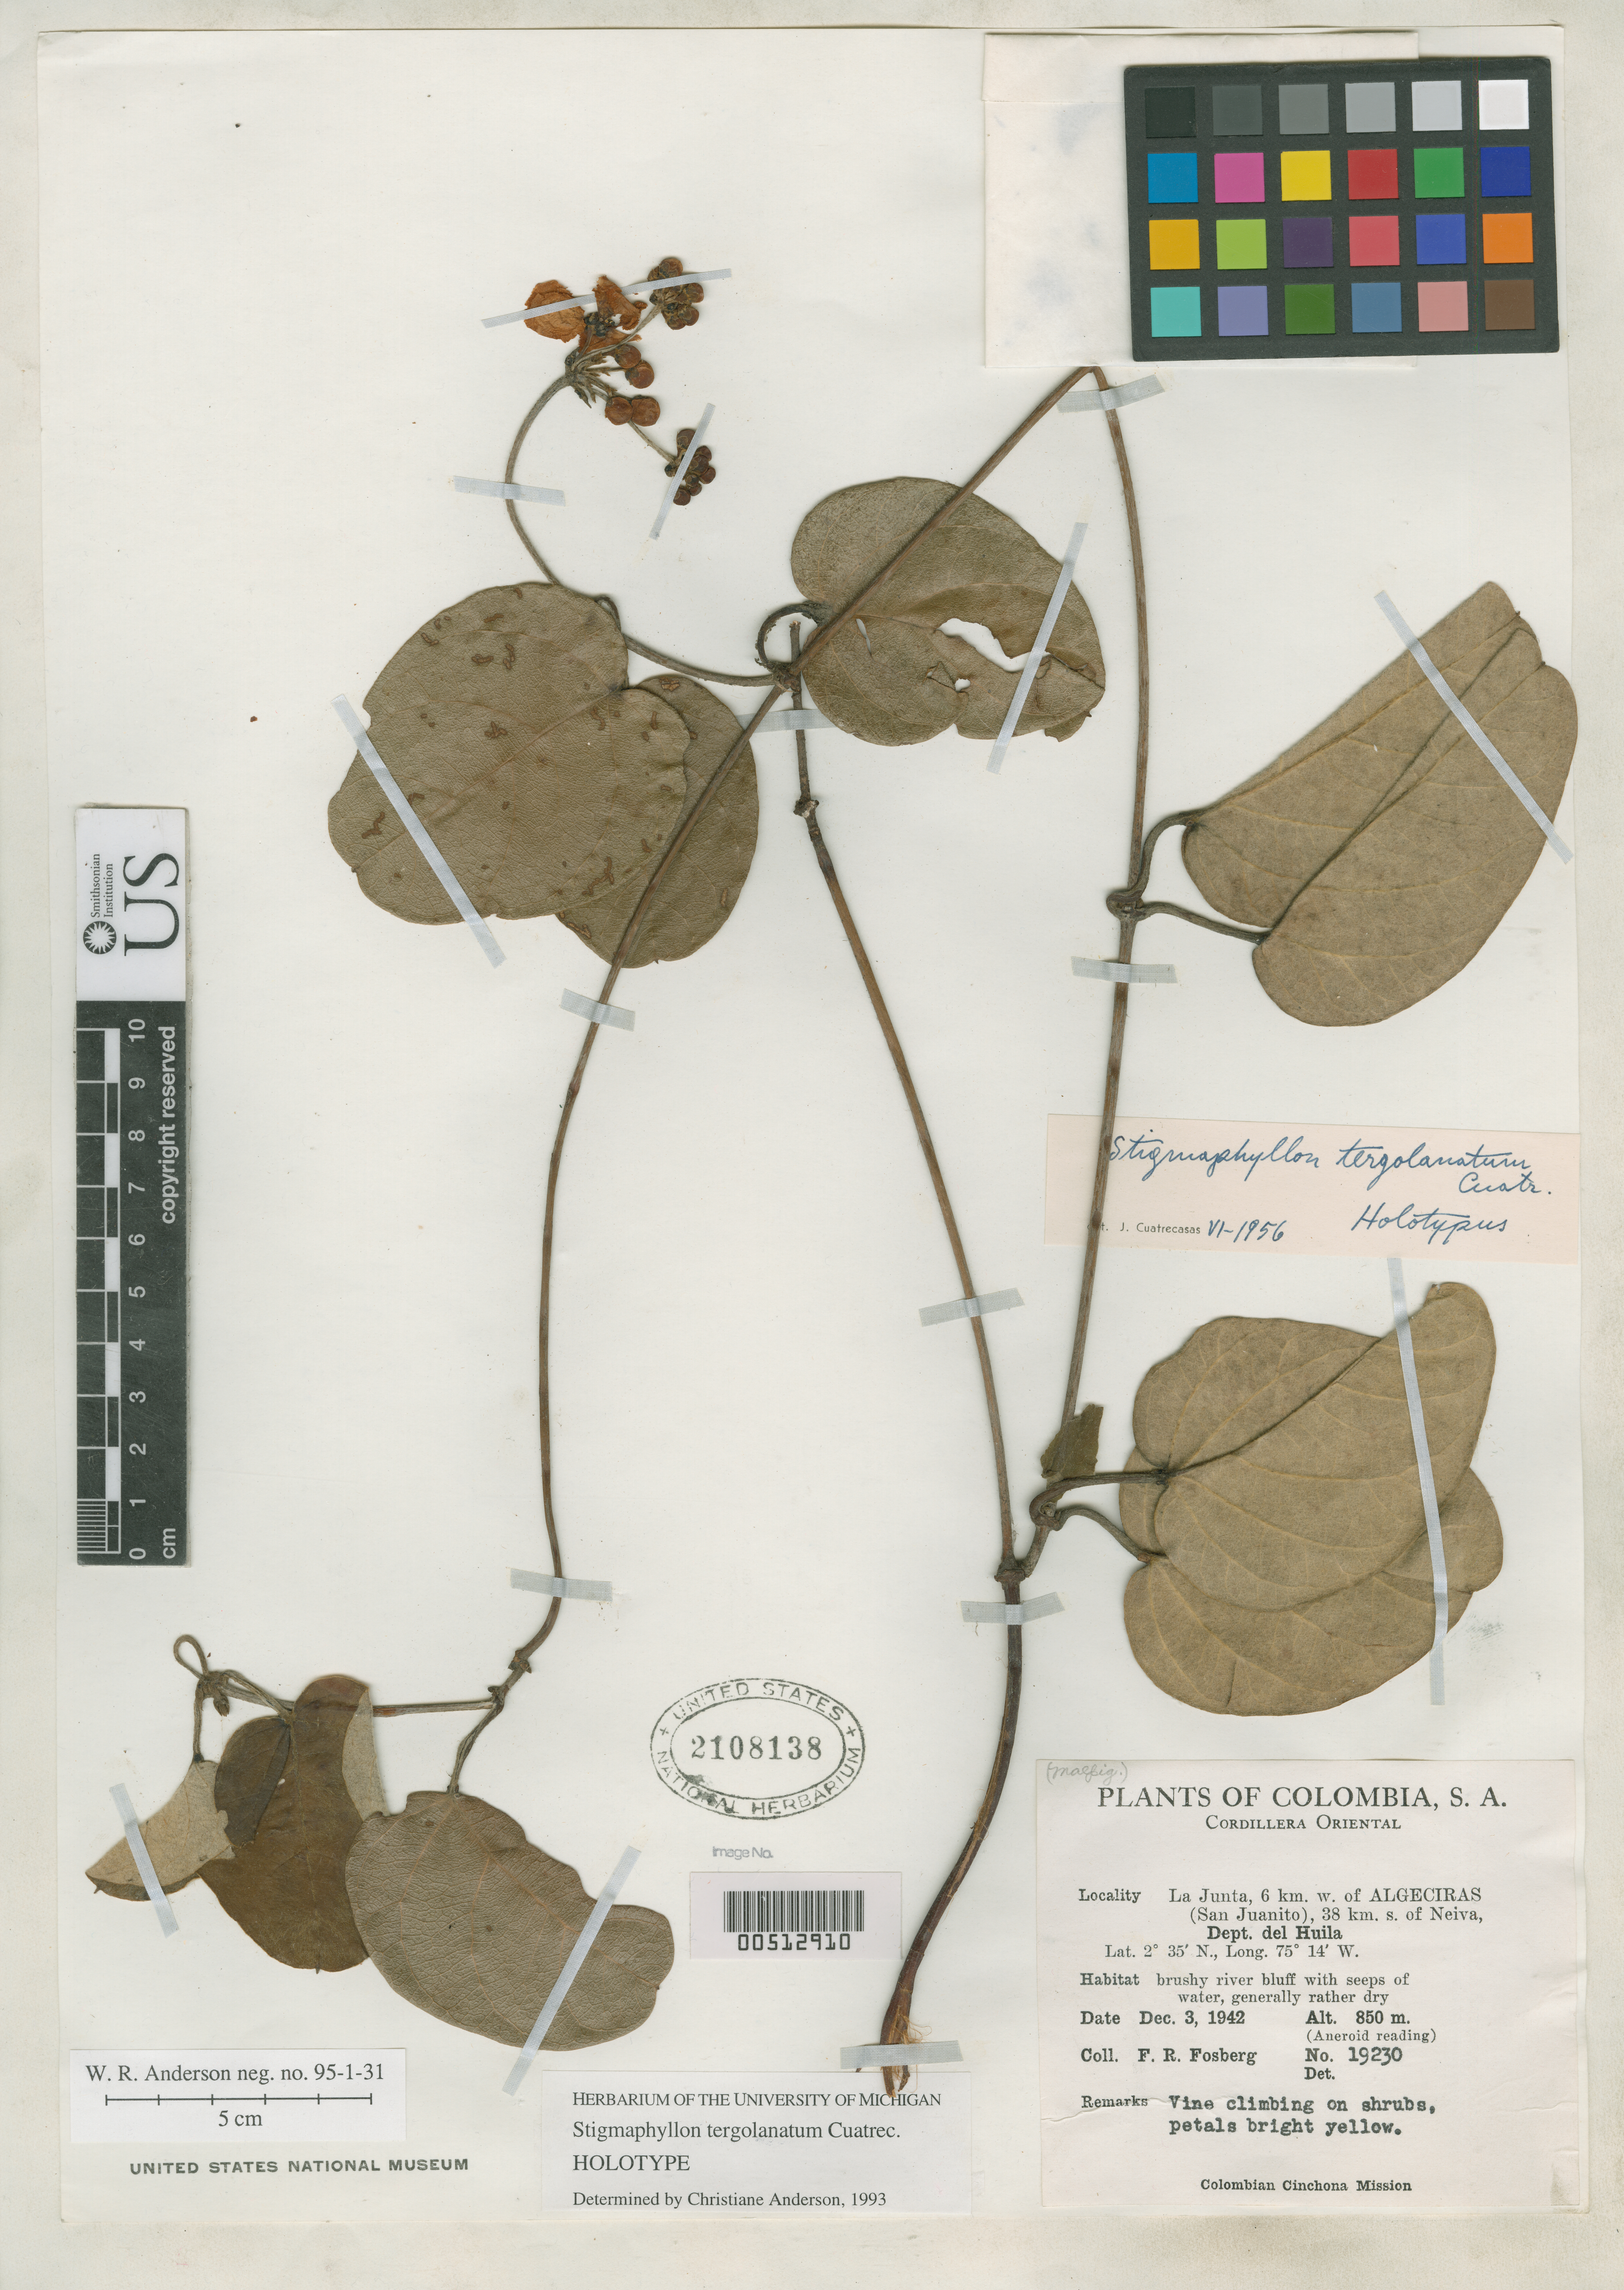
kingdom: Plantae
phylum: Tracheophyta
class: Magnoliopsida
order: Malpighiales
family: Malpighiaceae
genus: Stigmaphyllon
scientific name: Stigmaphyllon tergolanatum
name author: Cuatrec.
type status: Holotype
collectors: F. R. Fosberg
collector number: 19230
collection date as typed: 03 Dec 1942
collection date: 1942-12-03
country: Colombia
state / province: Huila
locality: Cordillera Oriental, La Junta, 6 km of Algeciras (San Juanito), 38 km S of Neiva.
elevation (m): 850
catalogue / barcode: US 2108138